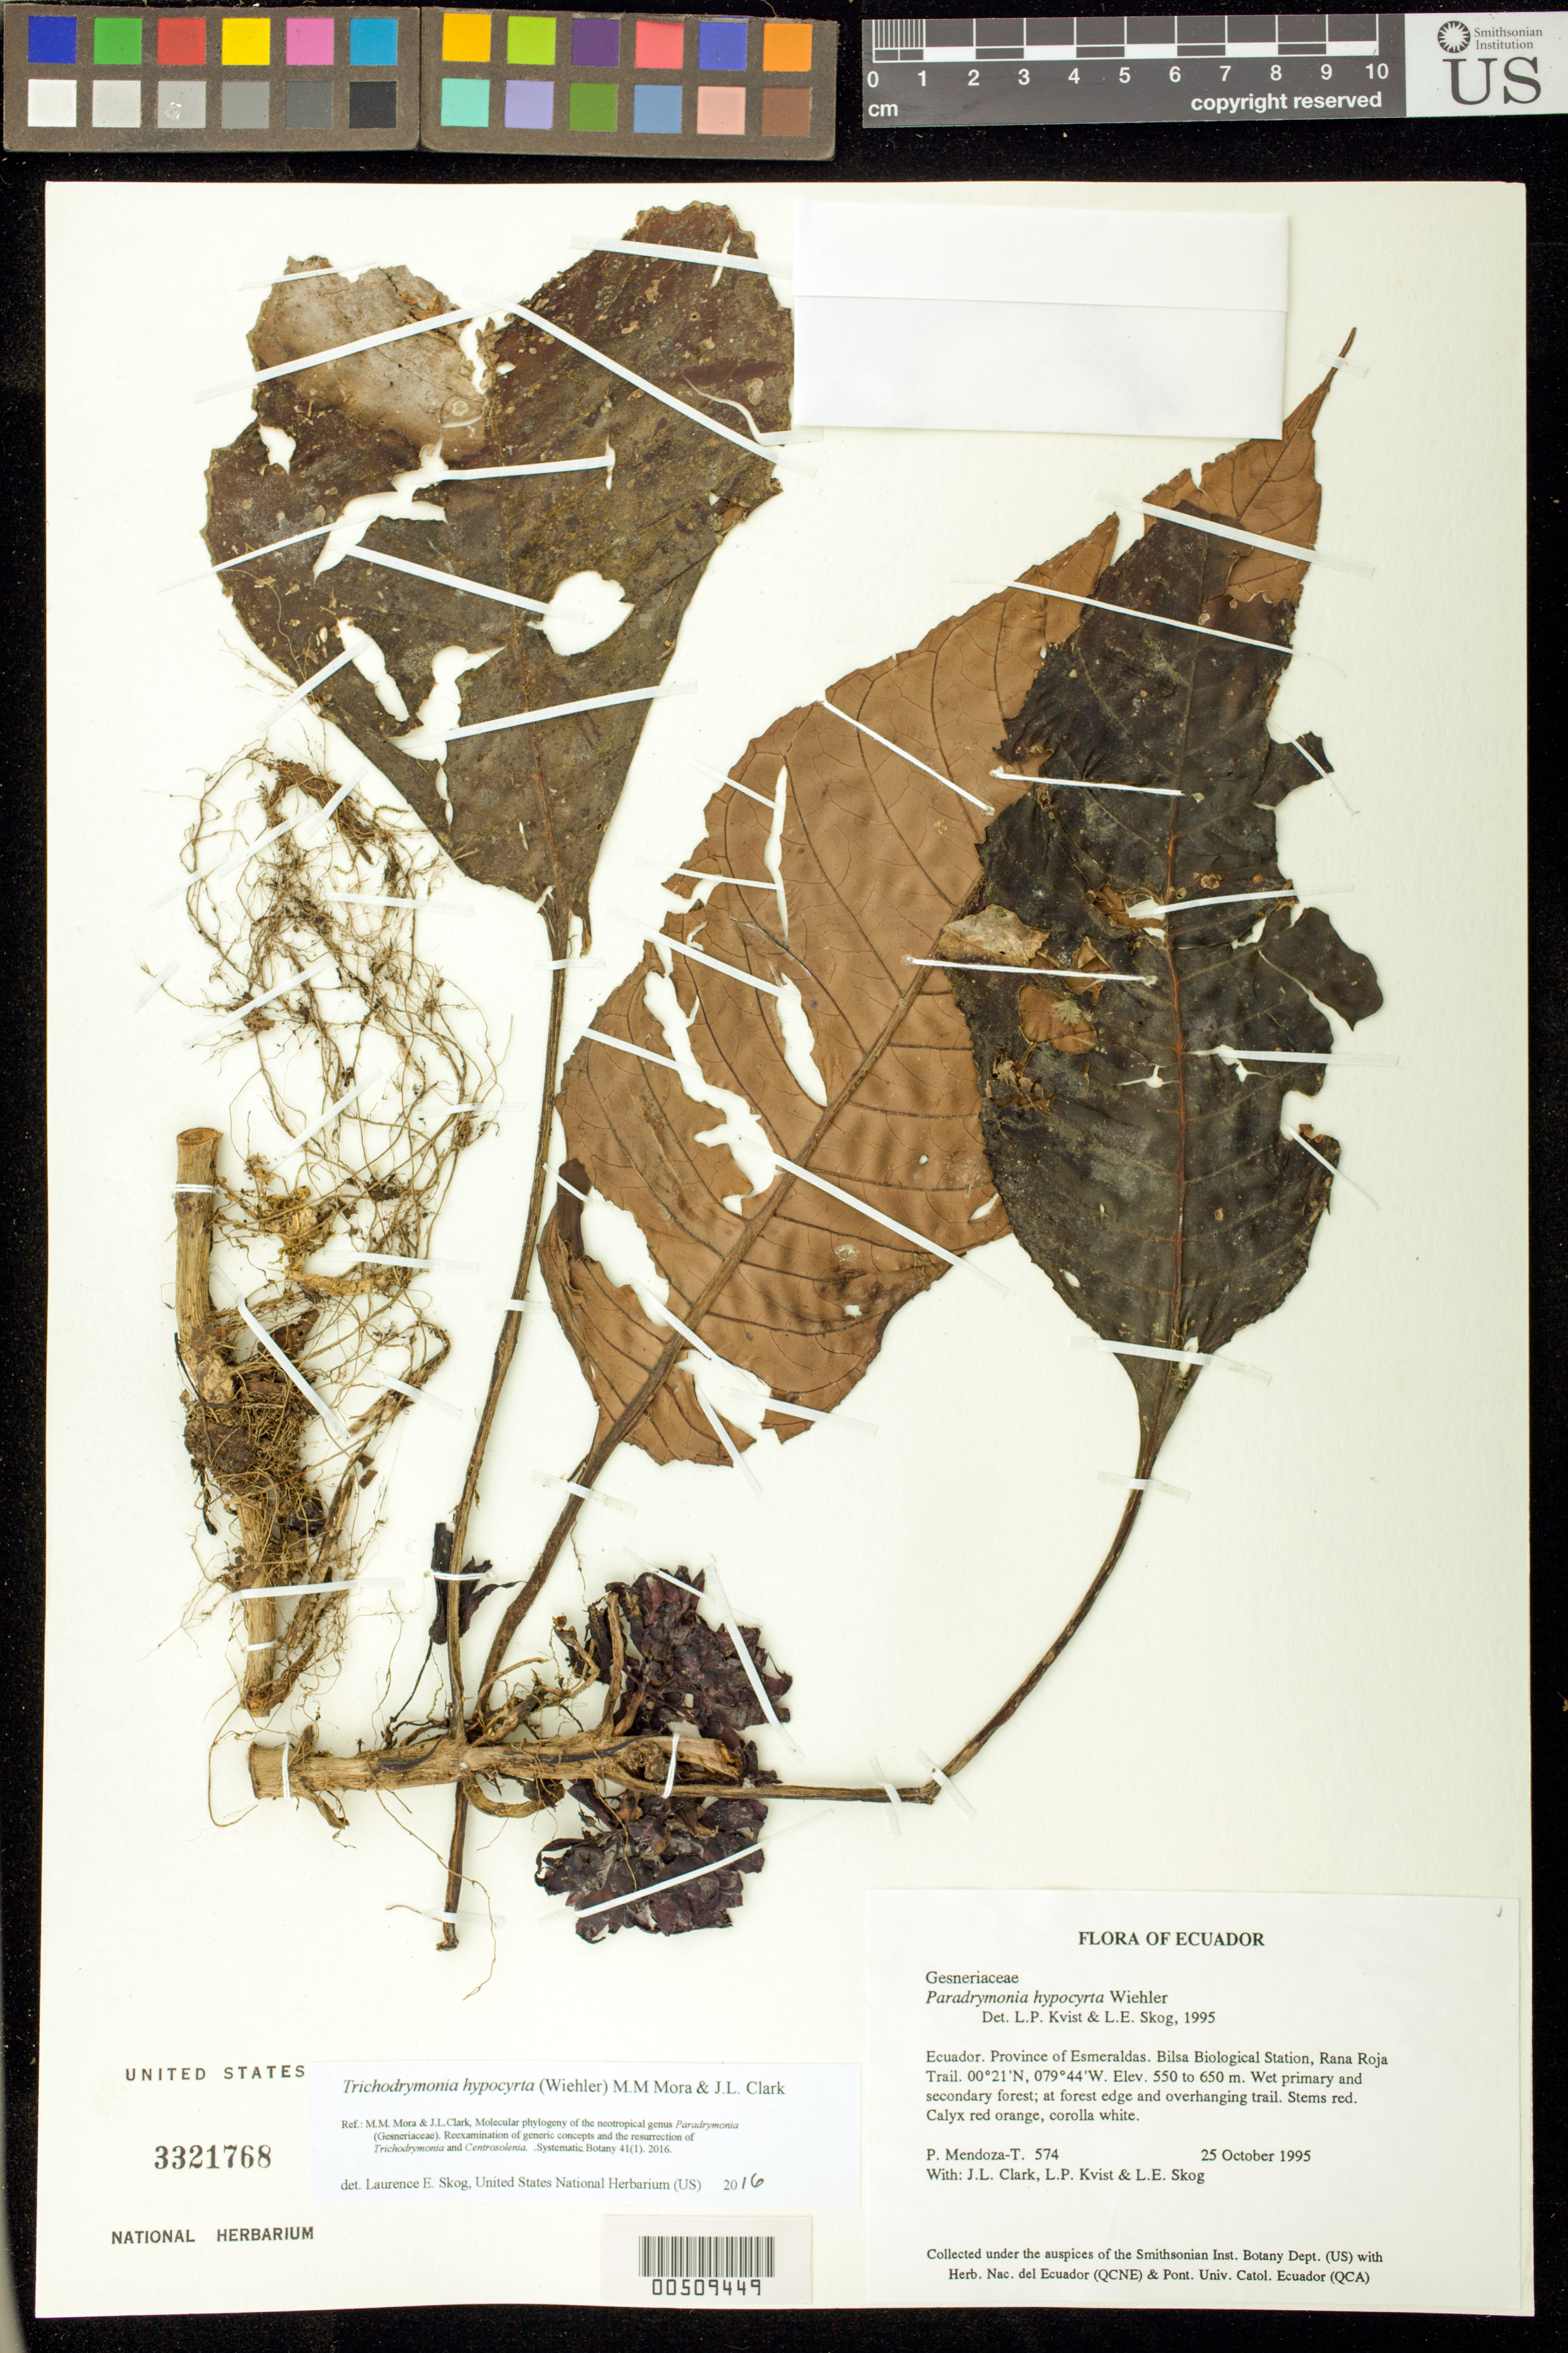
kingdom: Plantae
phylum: Tracheophyta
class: Magnoliopsida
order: Lamiales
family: Gesneriaceae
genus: Trichodrymonia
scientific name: Trichodrymonia hypocyrta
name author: (Wiehler) M.M. Mora & J.L. Clark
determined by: Skog, Laurence E.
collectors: P. Mendoza-T., J. L. Clark, L. P. Kvist & L. E. Skog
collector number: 574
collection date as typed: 25 Oct 1995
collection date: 1995-10-25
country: Ecuador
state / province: Esmeraldas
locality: Bilsa Biological Station, Rana Roja Trail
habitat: Wet primary and secondary forest; at forest edge and overhanging trail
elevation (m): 550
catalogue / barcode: US 3321768